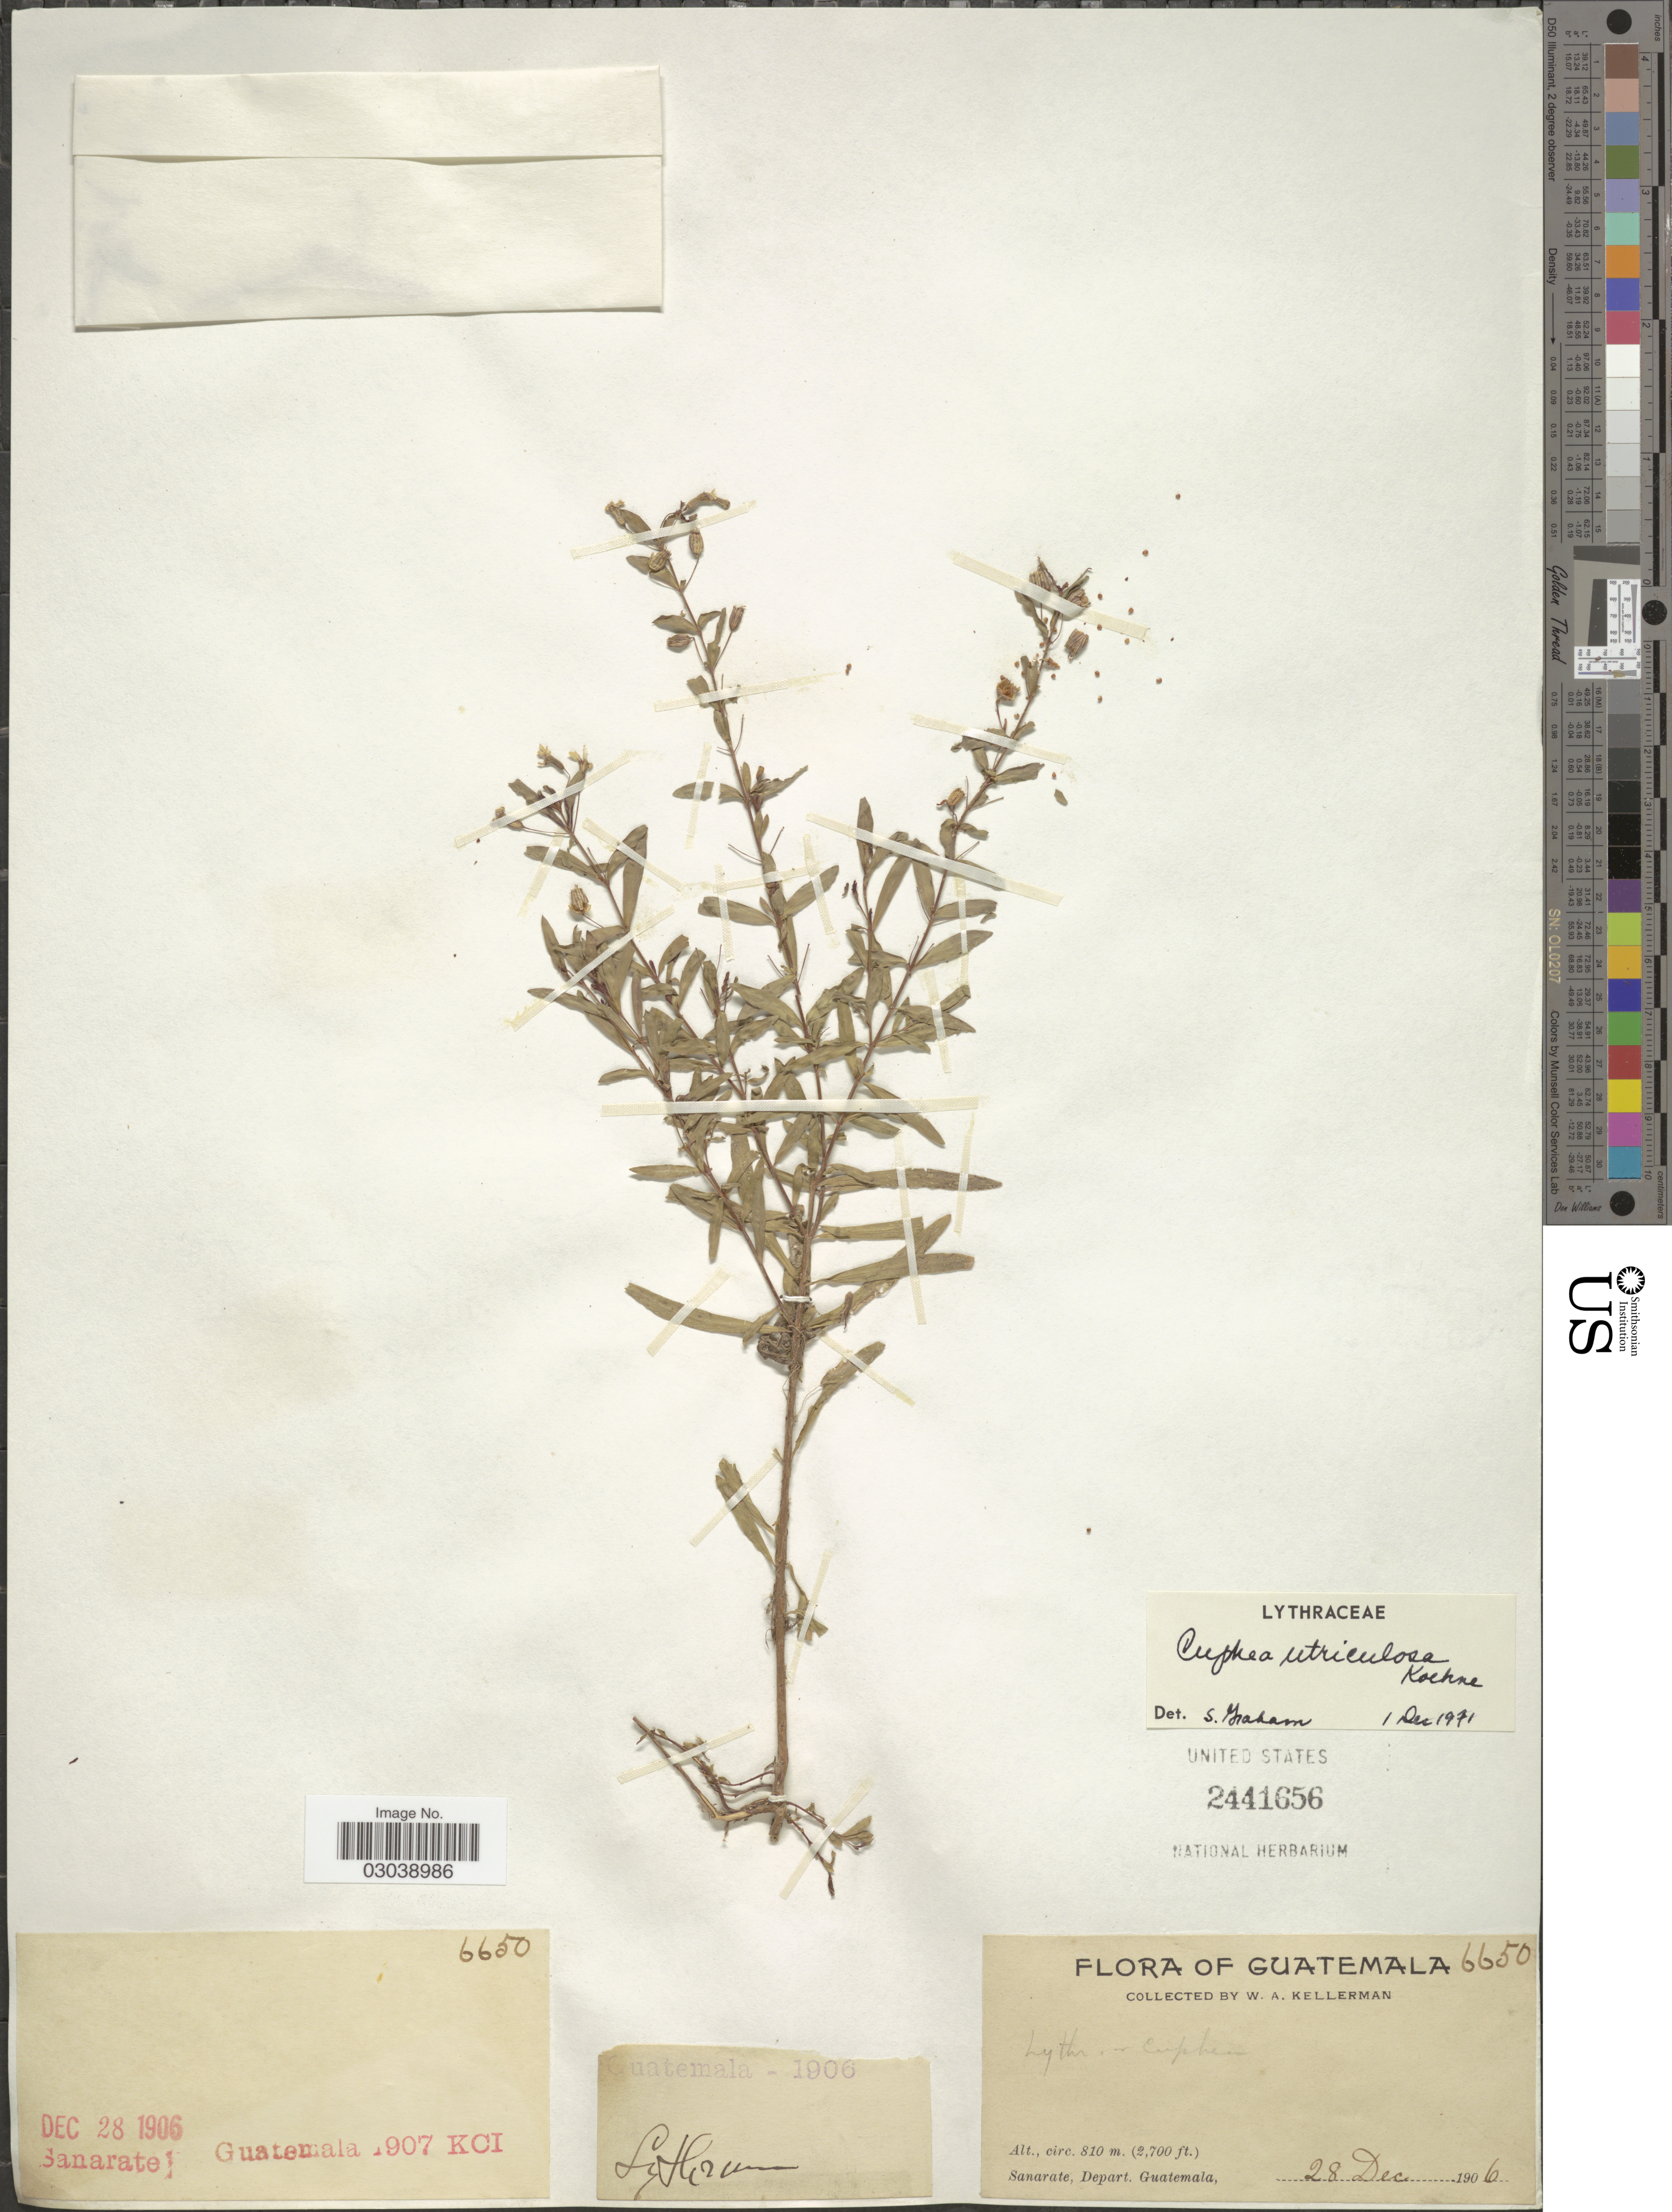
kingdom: Plantae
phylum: Tracheophyta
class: Magnoliopsida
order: Myrtales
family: Lythraceae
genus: Cuphea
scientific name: Cuphea utriculosa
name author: Koehne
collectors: W. Kellerman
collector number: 6650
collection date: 1906-12-28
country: Guatemala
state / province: Guatemala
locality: Sanarate, Depart. Guatemala.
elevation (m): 823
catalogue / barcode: US 2441656